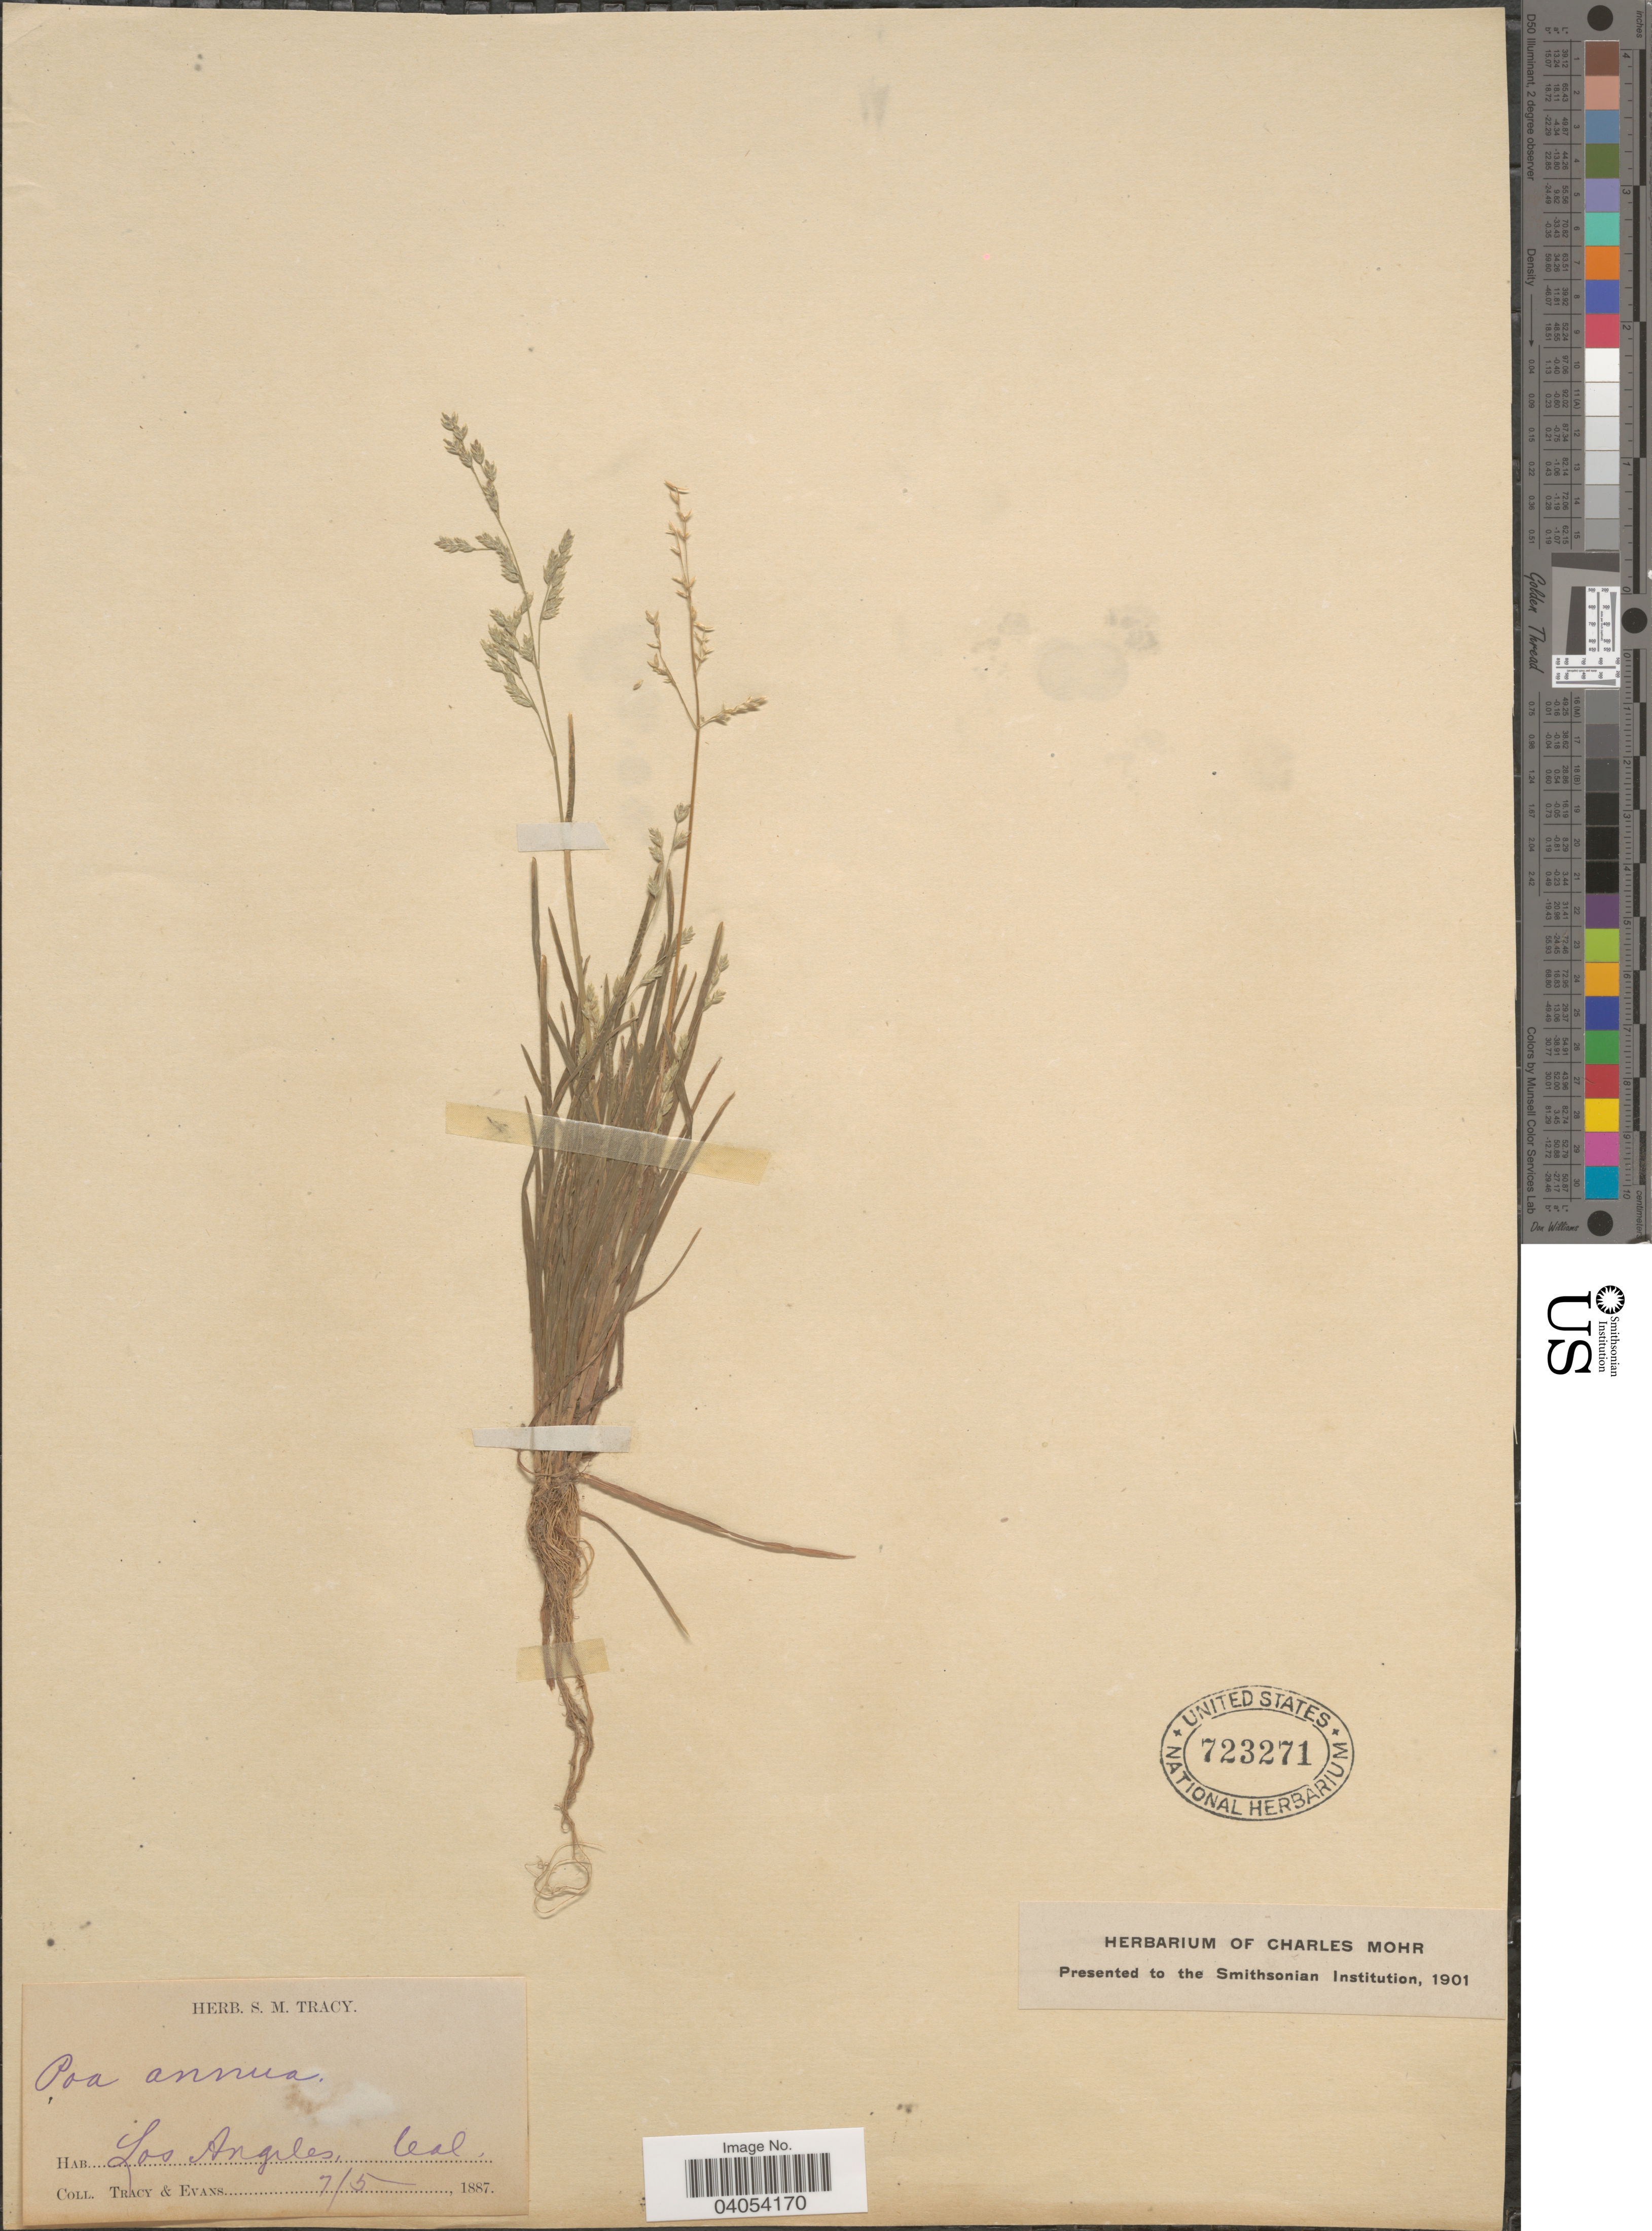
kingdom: Plantae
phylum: Tracheophyta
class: Liliopsida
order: Poales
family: Poaceae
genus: Poa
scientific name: Poa annua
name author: L.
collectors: S. M. Tracy & -- Evans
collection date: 1887-07-05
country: United States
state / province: California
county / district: Los Angeles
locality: Los Angeles.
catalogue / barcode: US 723271